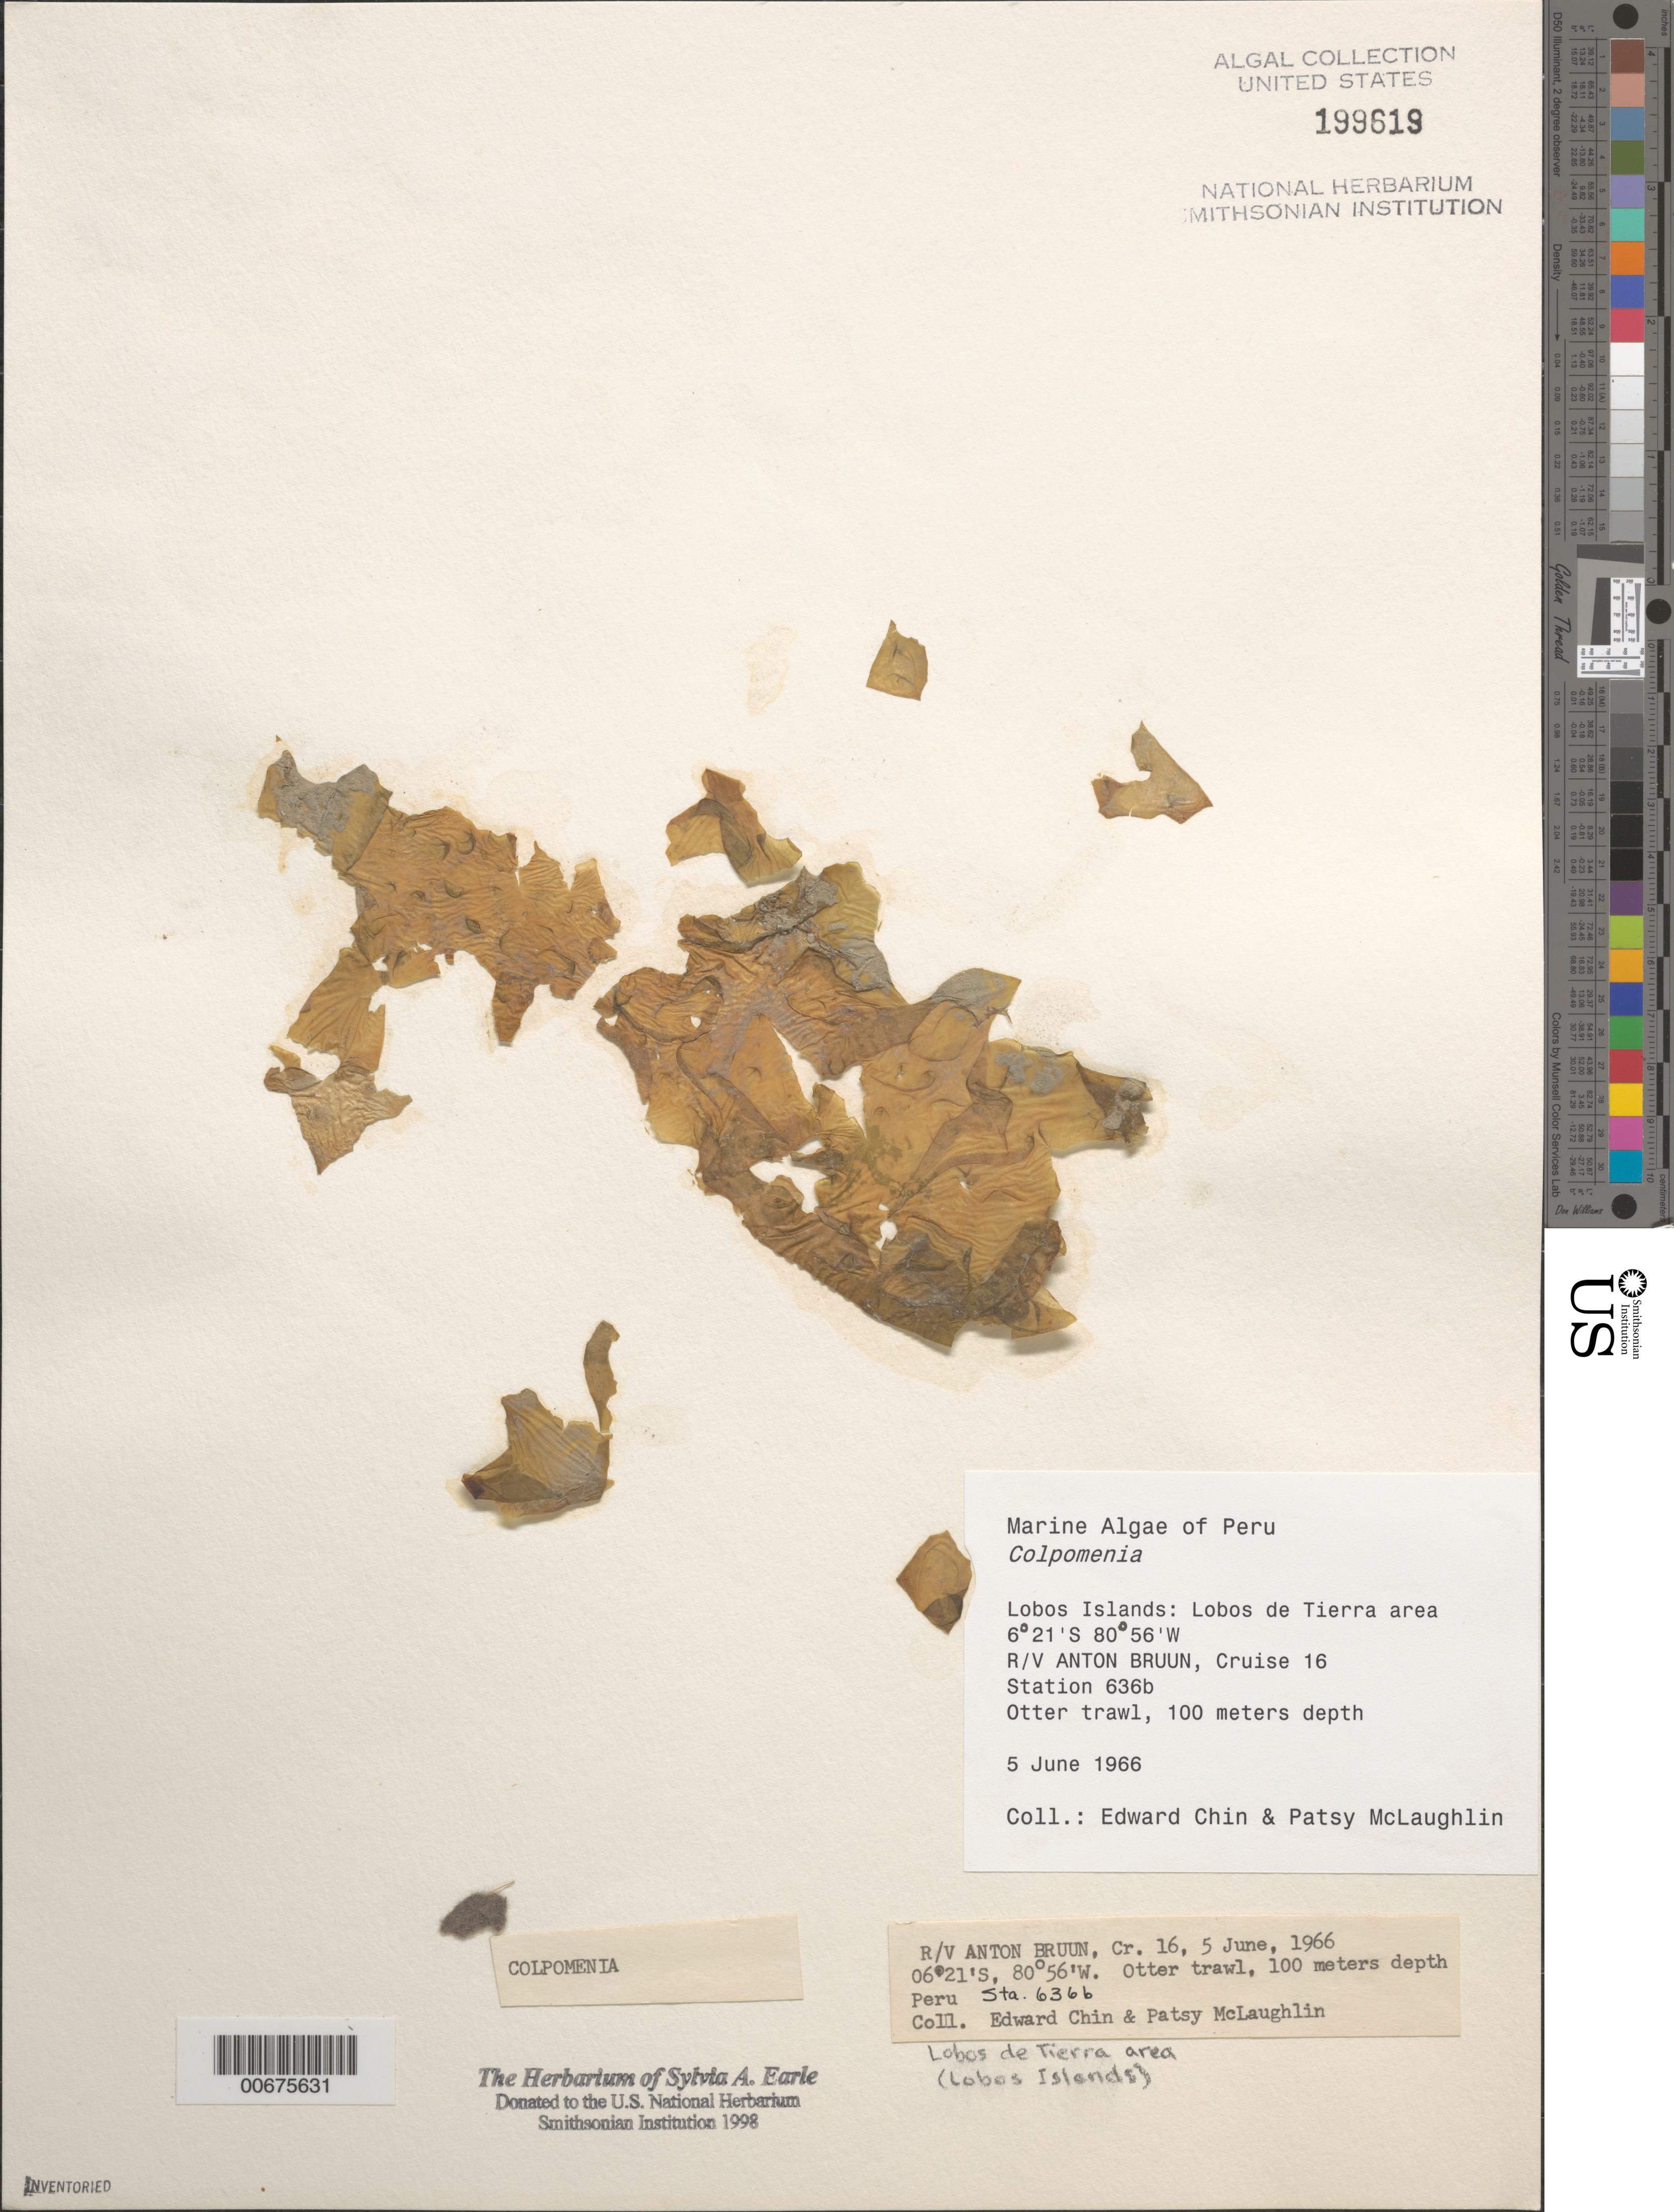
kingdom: Chromista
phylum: Ochrophyta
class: Phaeophyceae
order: Scytosiphonales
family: Scytosiphonaceae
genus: Colpomenia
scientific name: Colpomenia sp.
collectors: P. McLaughlin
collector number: Station 636b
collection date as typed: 05 Jun 1966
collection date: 1966-06-05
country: Peru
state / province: Lambayeque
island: Lobos Islands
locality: Lobos de Tierra area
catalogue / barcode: US 199619